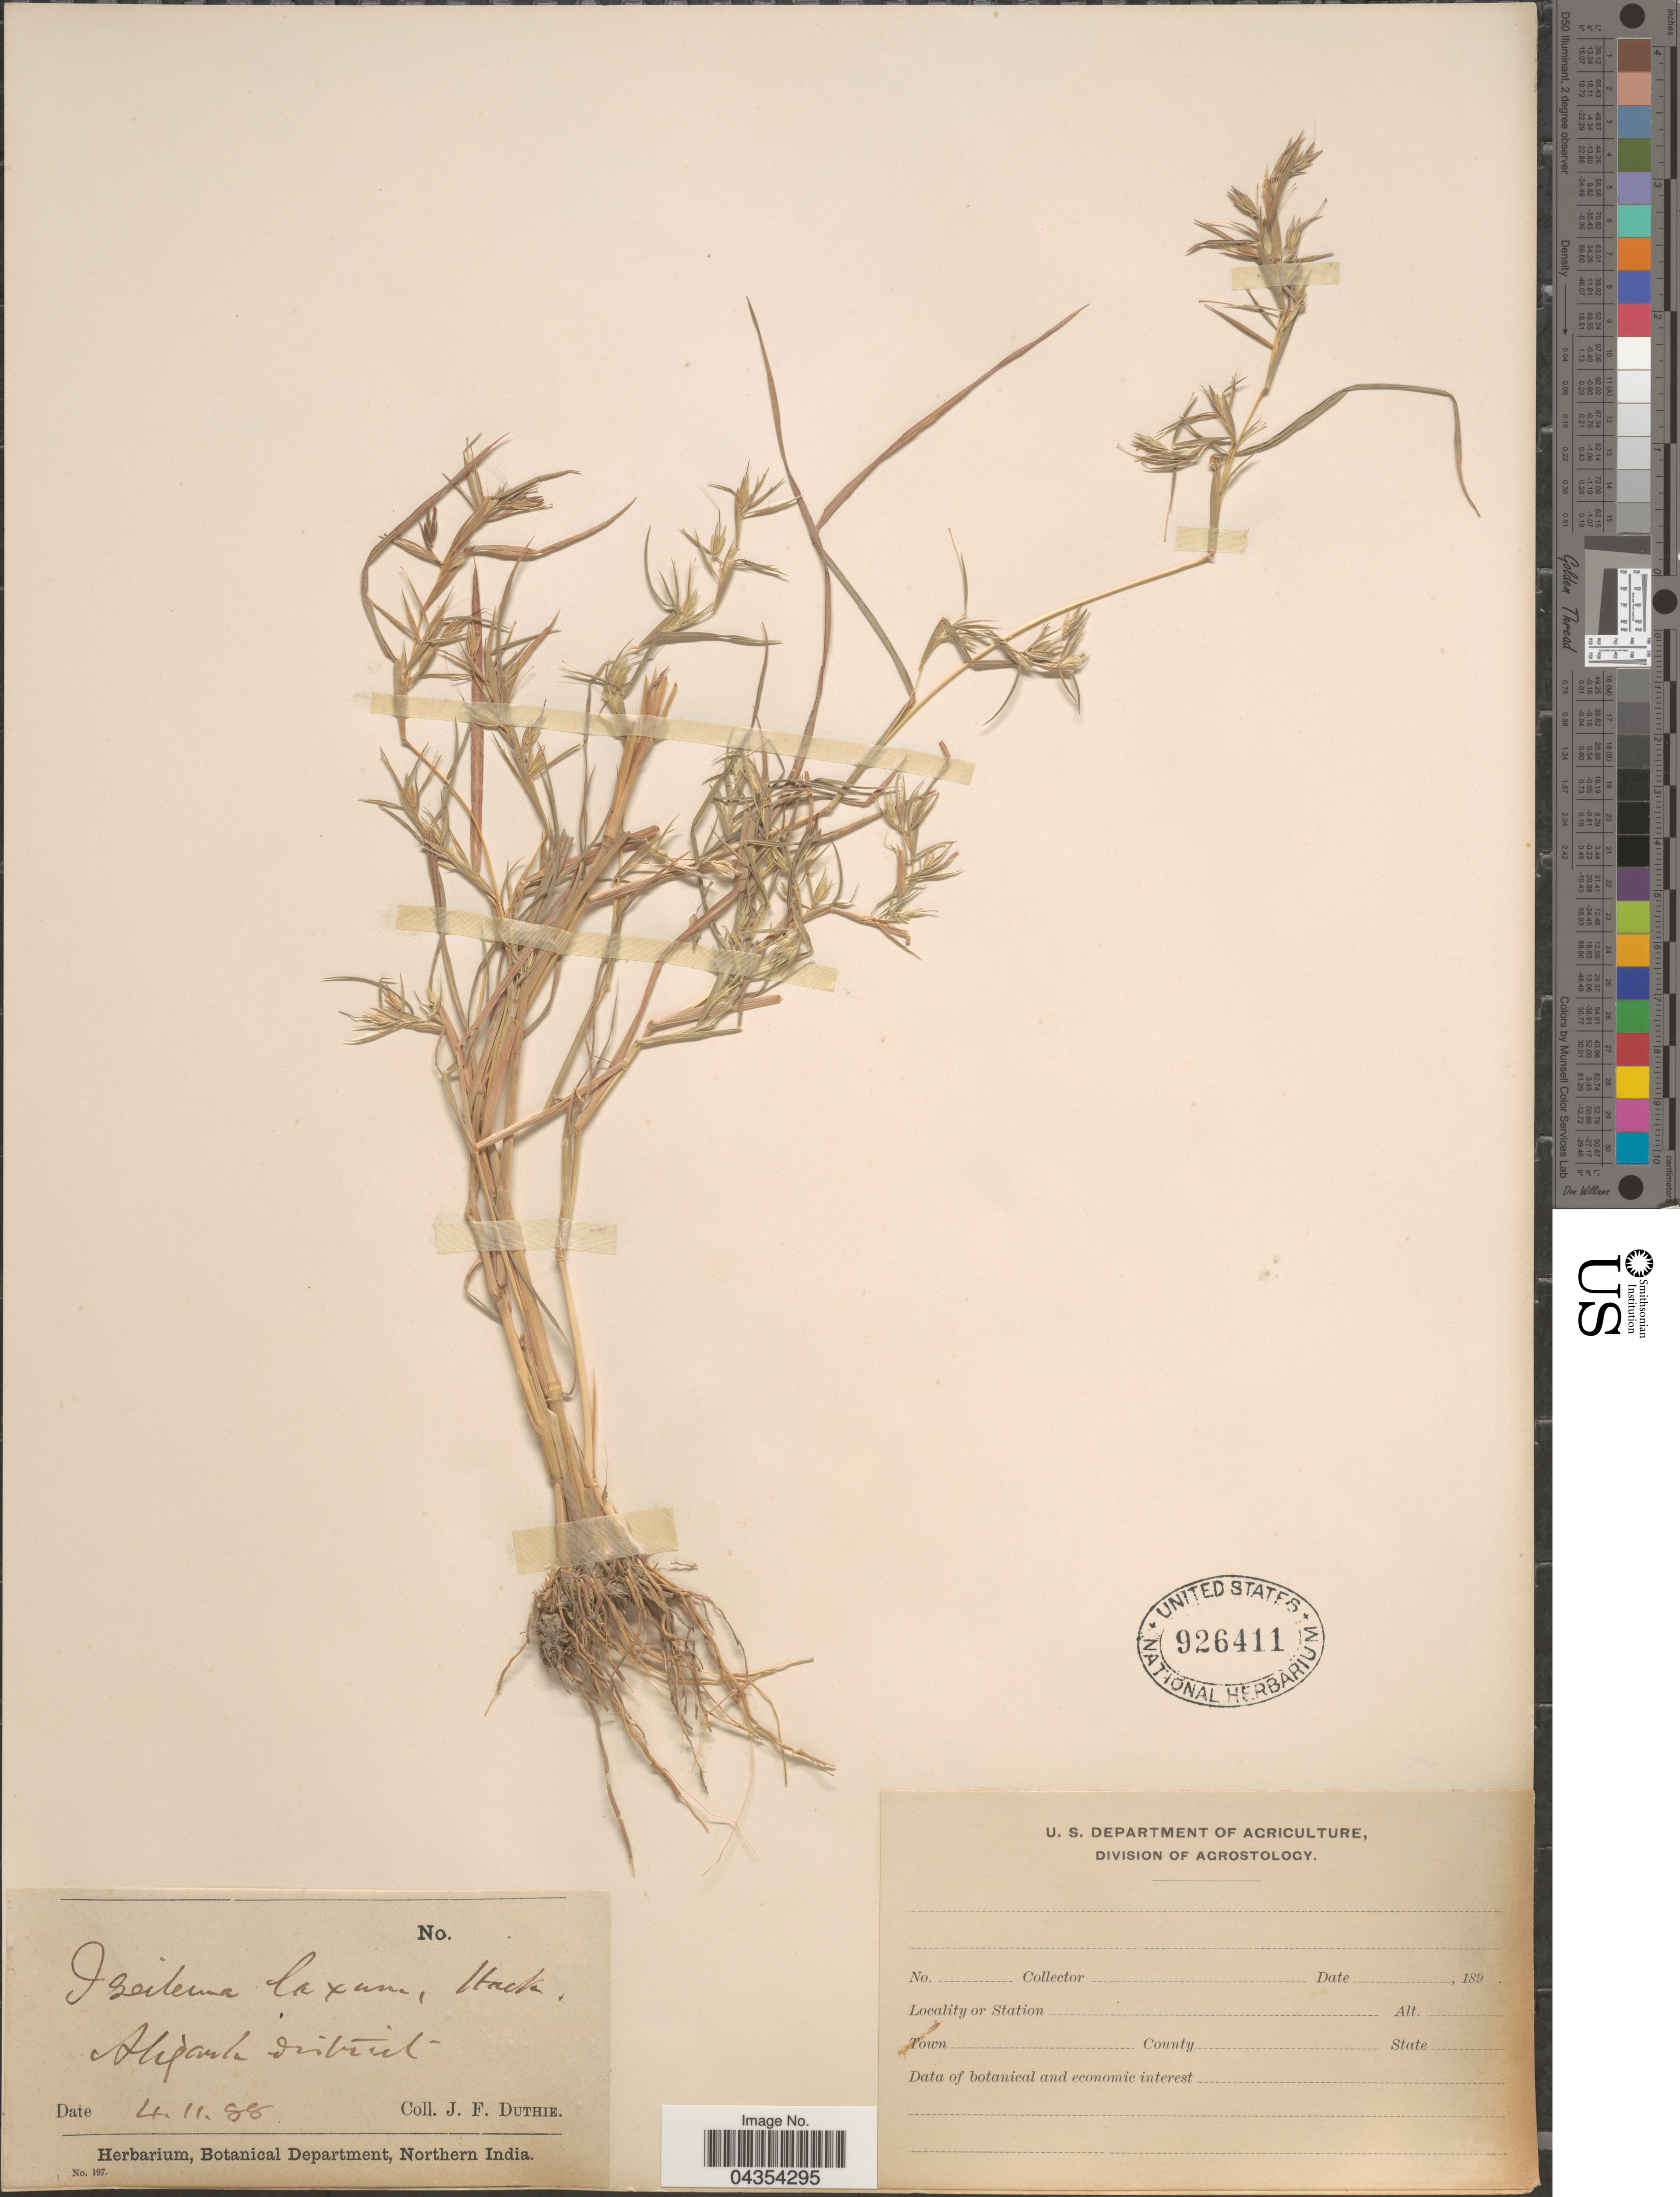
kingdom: Plantae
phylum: Tracheophyta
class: Liliopsida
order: Poales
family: Poaceae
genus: Iseilema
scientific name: Iseilema jainiana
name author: P. Umam. & P. Daniel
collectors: J. F. Duthie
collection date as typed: Transcribed d/m/y: 4/11/88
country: India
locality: Alipatan District.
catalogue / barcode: US 926411